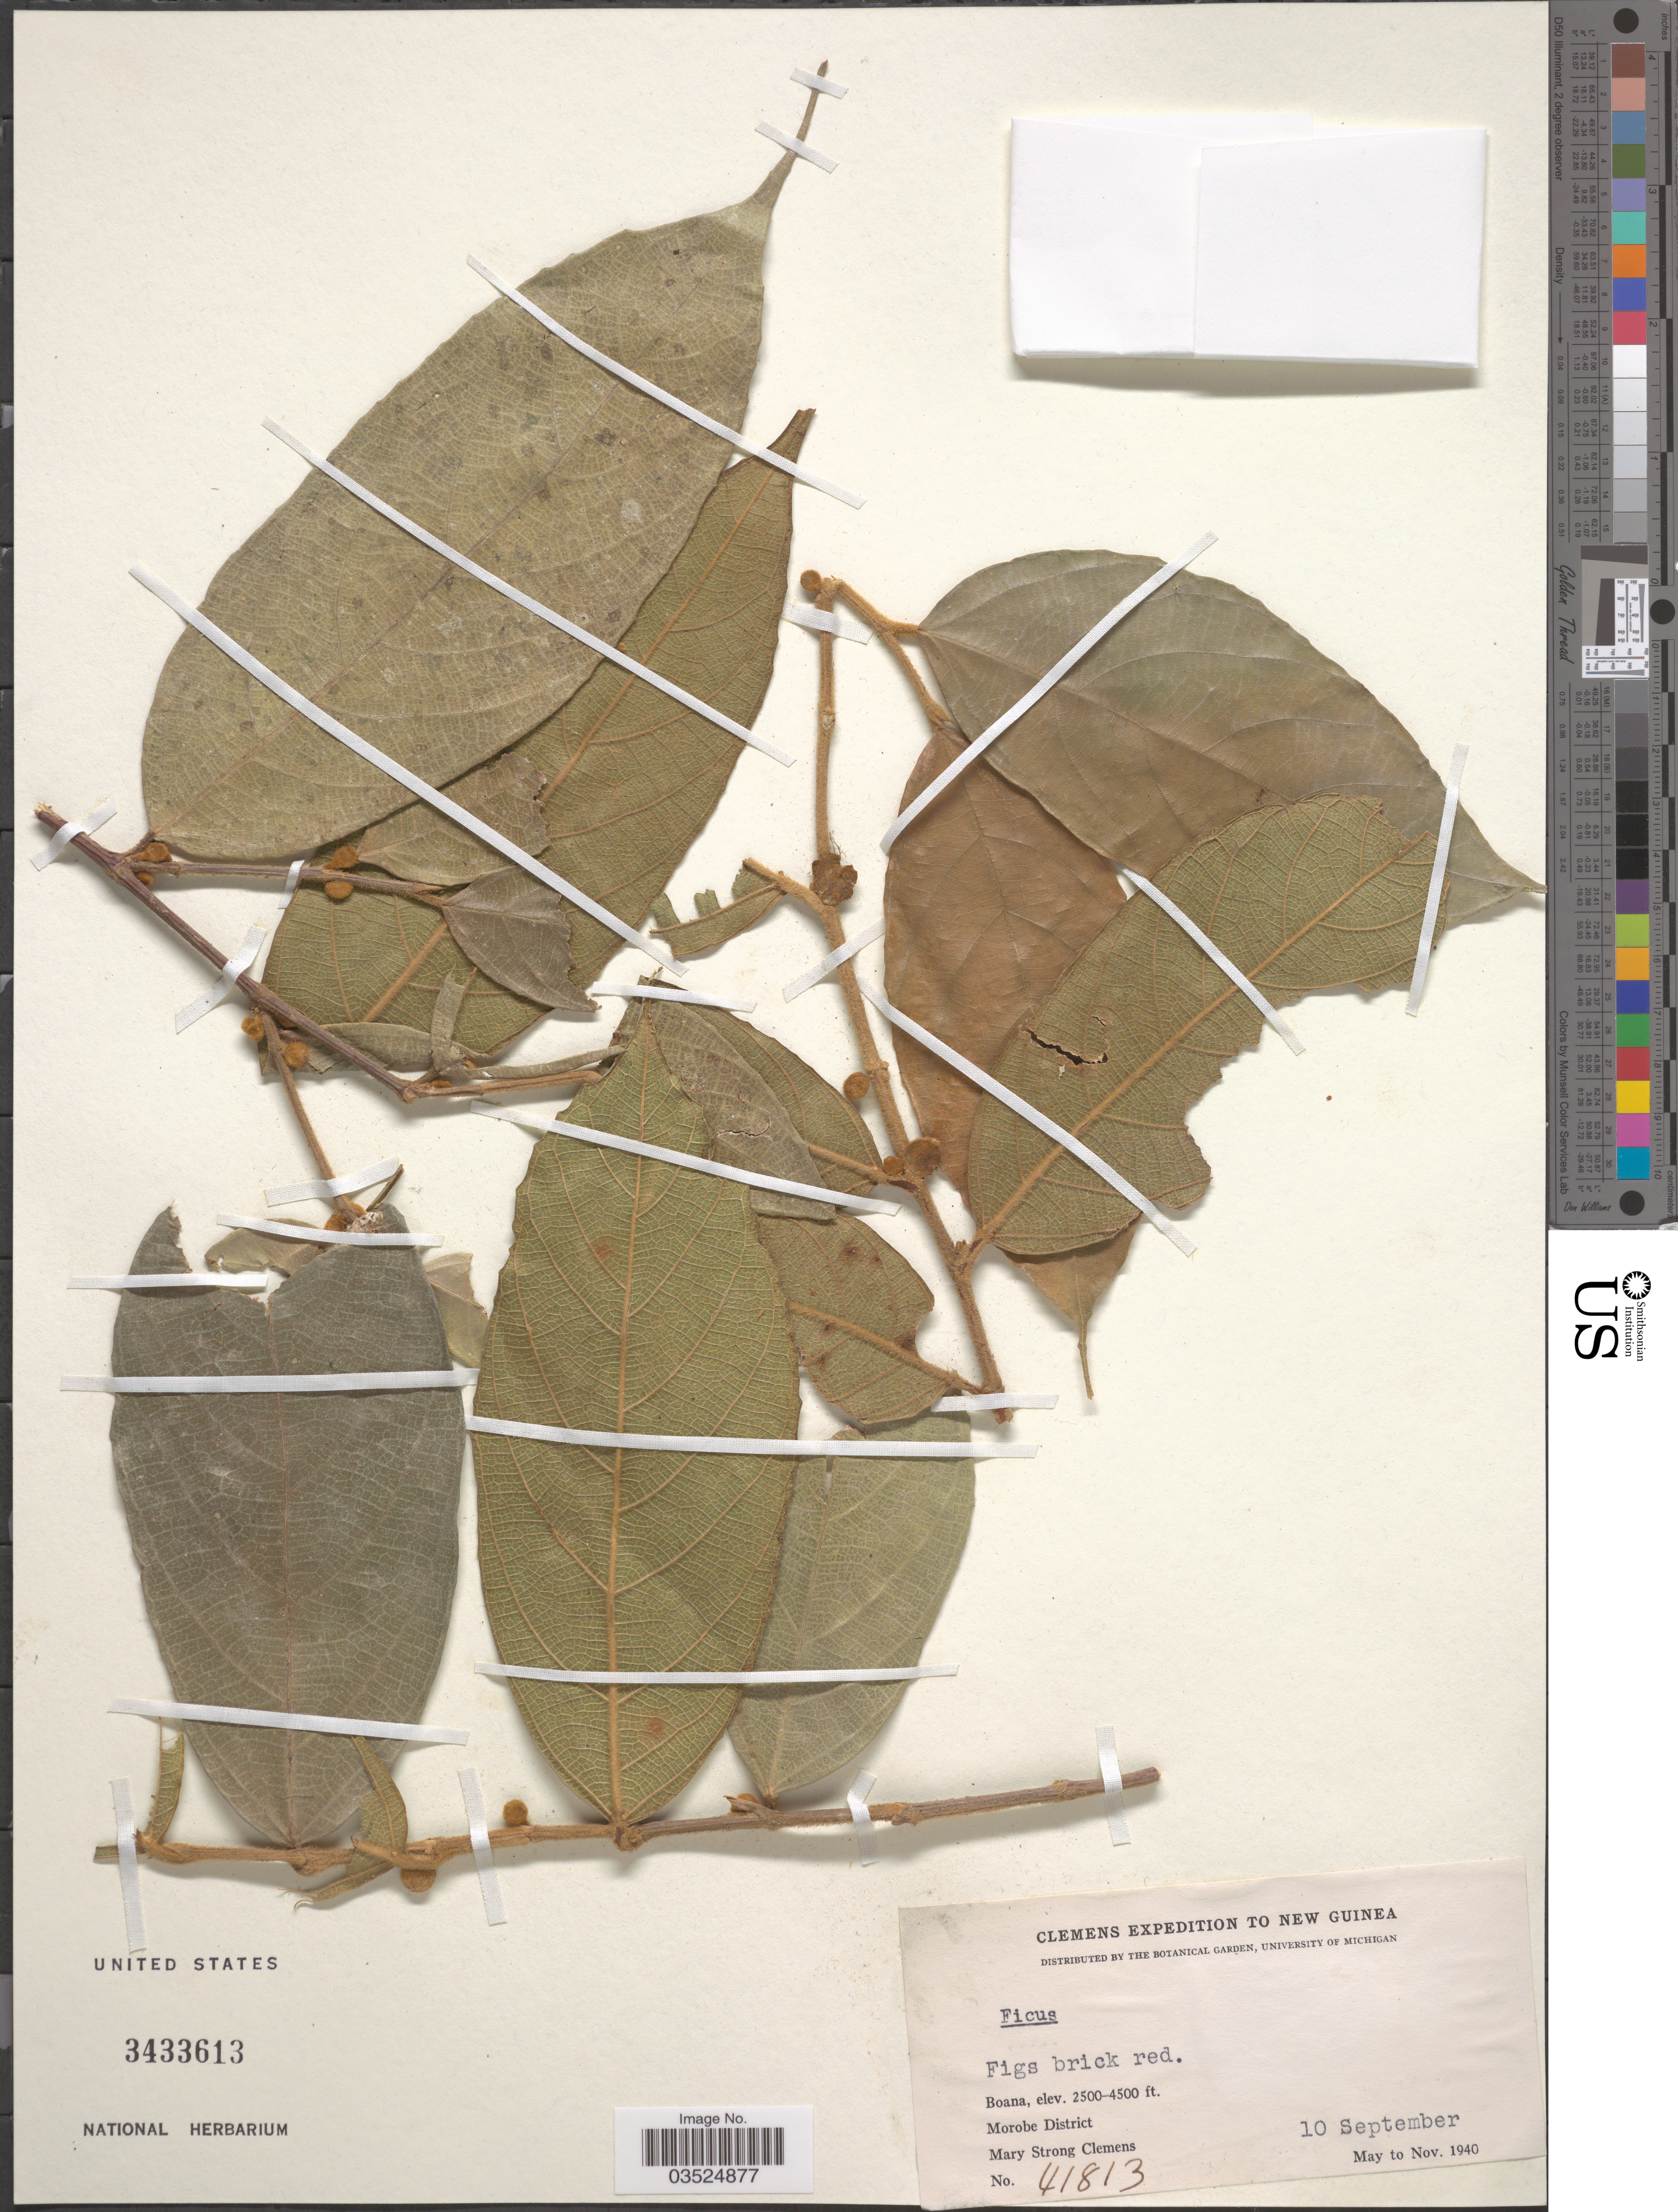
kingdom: Plantae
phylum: Tracheophyta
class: Magnoliopsida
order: Rosales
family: Moraceae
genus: Ficus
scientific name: Ficus sp.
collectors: M. S. Clemens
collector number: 41813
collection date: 1940-09-10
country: Papua New Guinea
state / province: Morobe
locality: New Guinea. Boana, Morobe District.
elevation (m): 762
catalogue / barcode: US 3433613